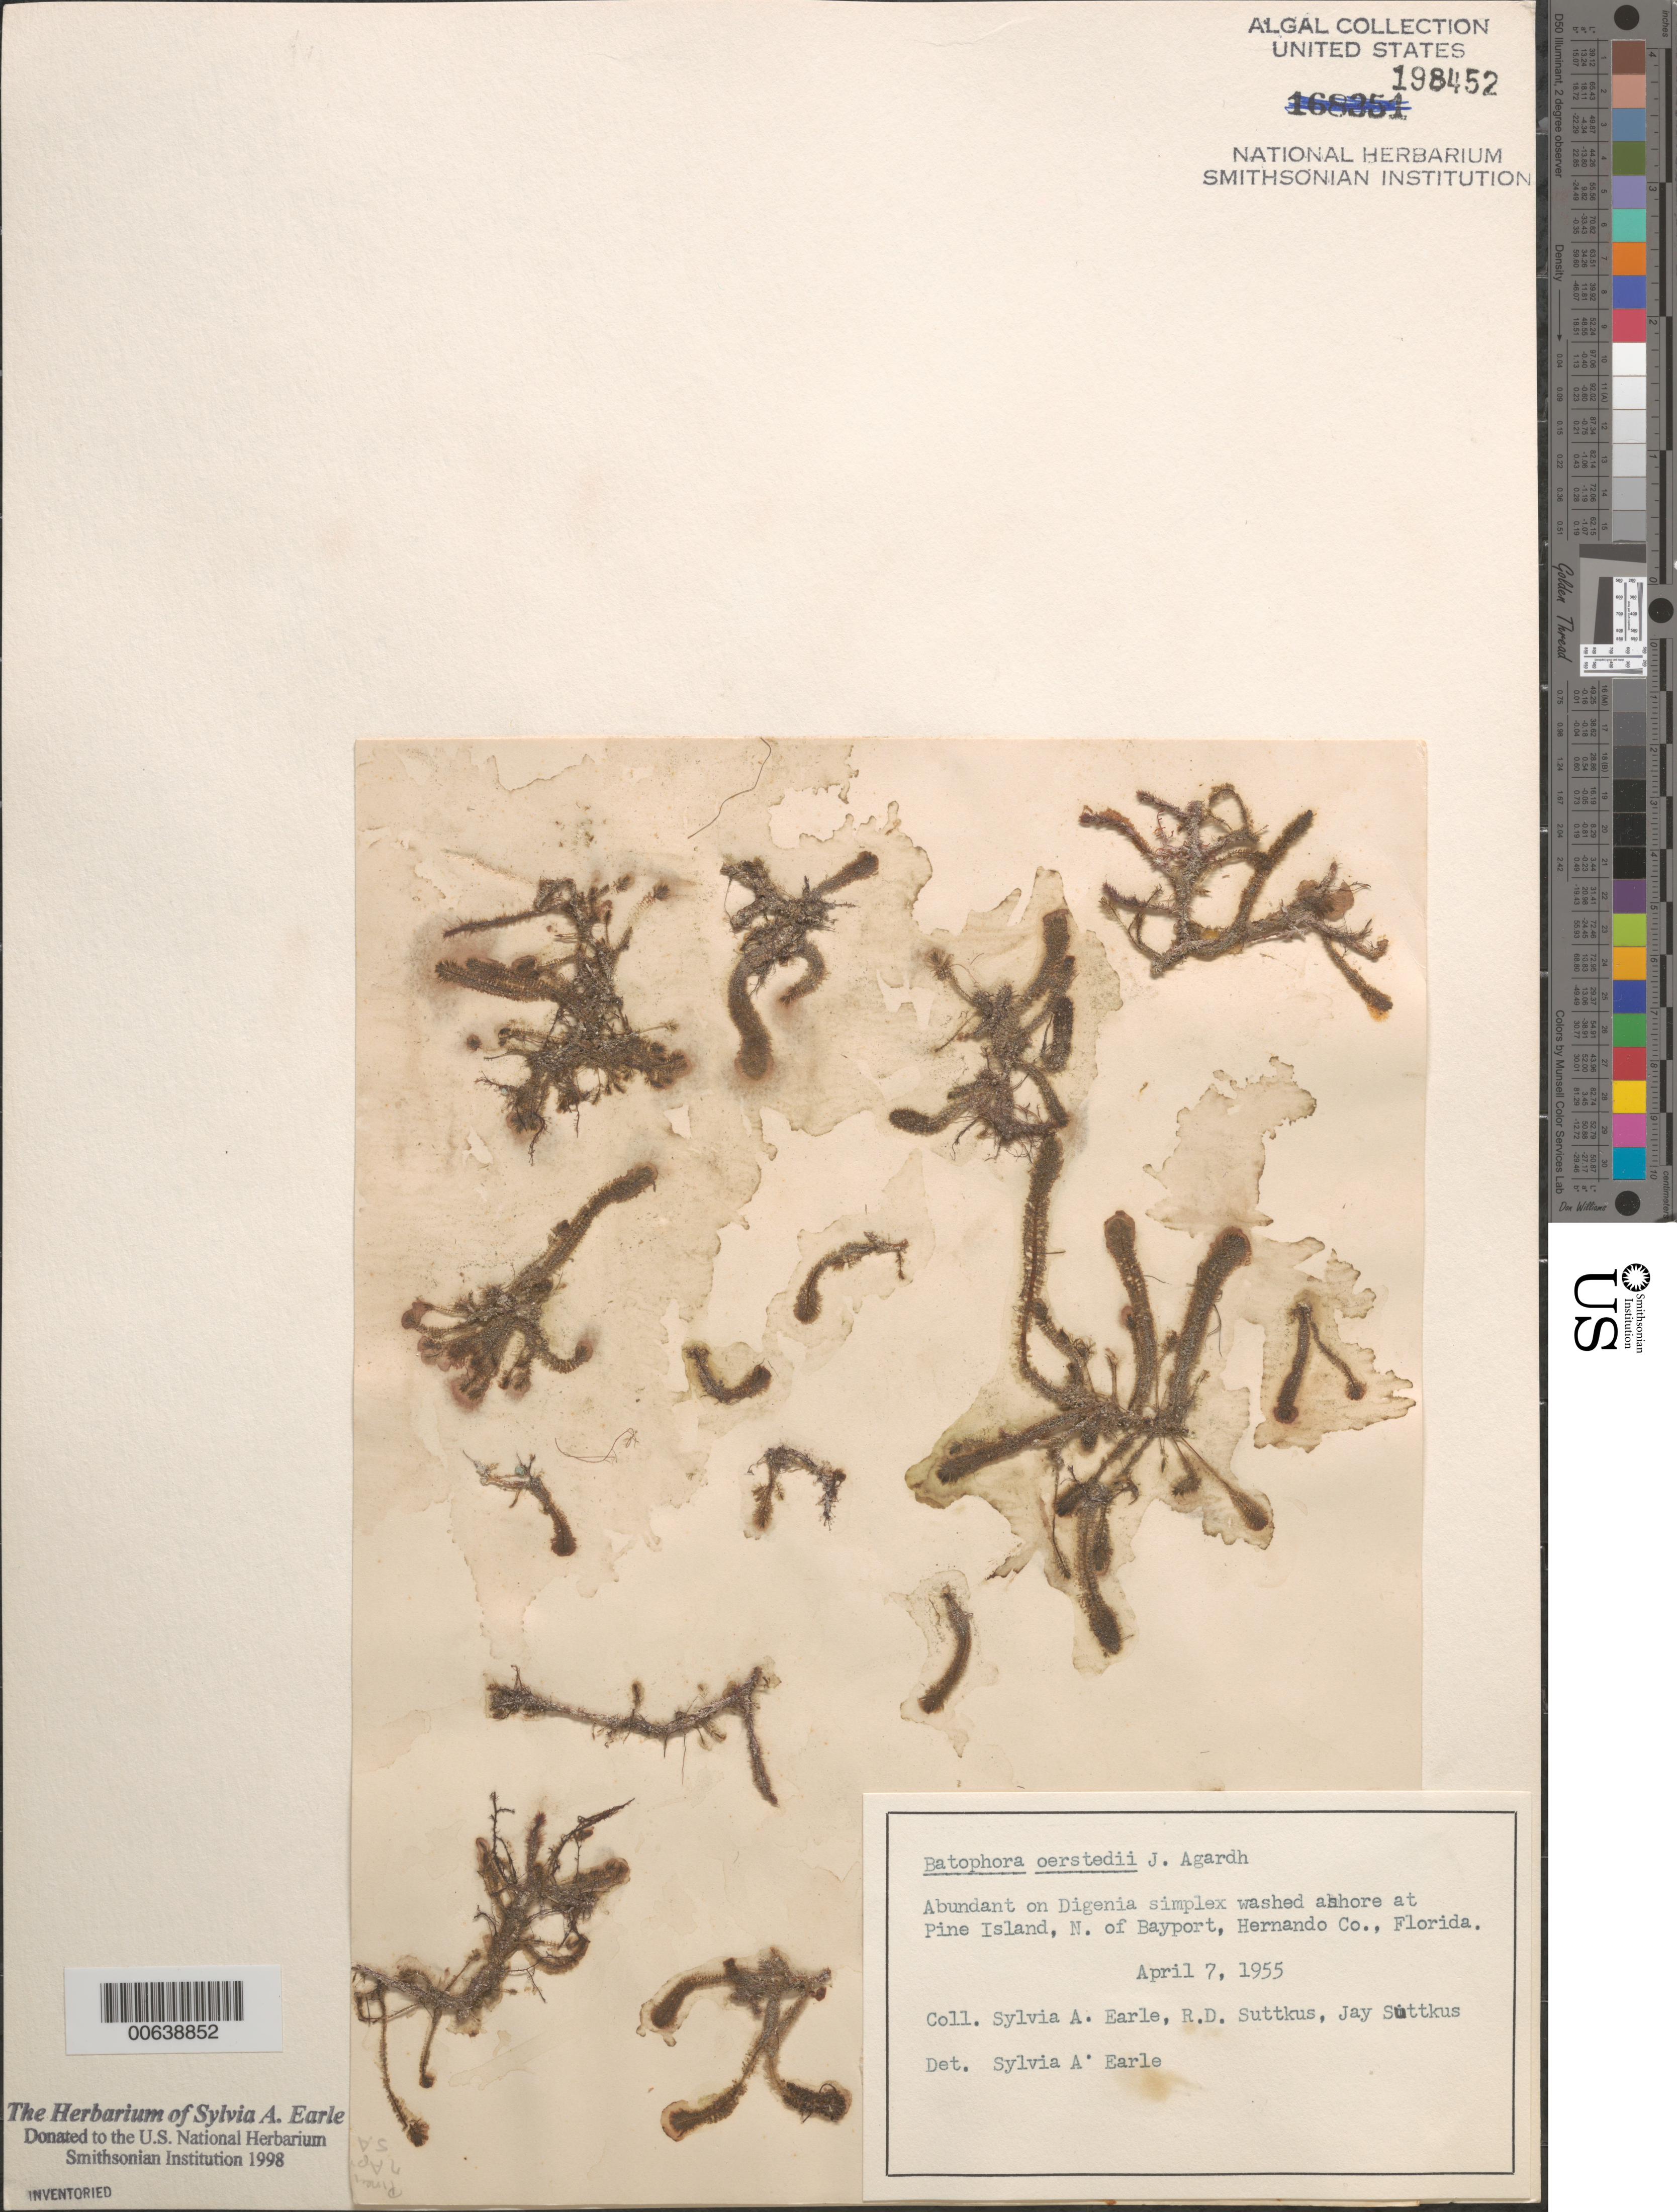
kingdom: Plantae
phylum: Chlorophyta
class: Ulvophyceae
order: Dasycladales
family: Dasycladaceae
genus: Batophora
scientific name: Batophora oerstedii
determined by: Earle, S. A.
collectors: S. A. Earle, R. Suttkus & J. Suttkus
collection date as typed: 07 Apr 1955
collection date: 1955-04-07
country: United States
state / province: Florida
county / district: Hernando County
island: Pine Island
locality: North of Bayport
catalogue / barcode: US 198452